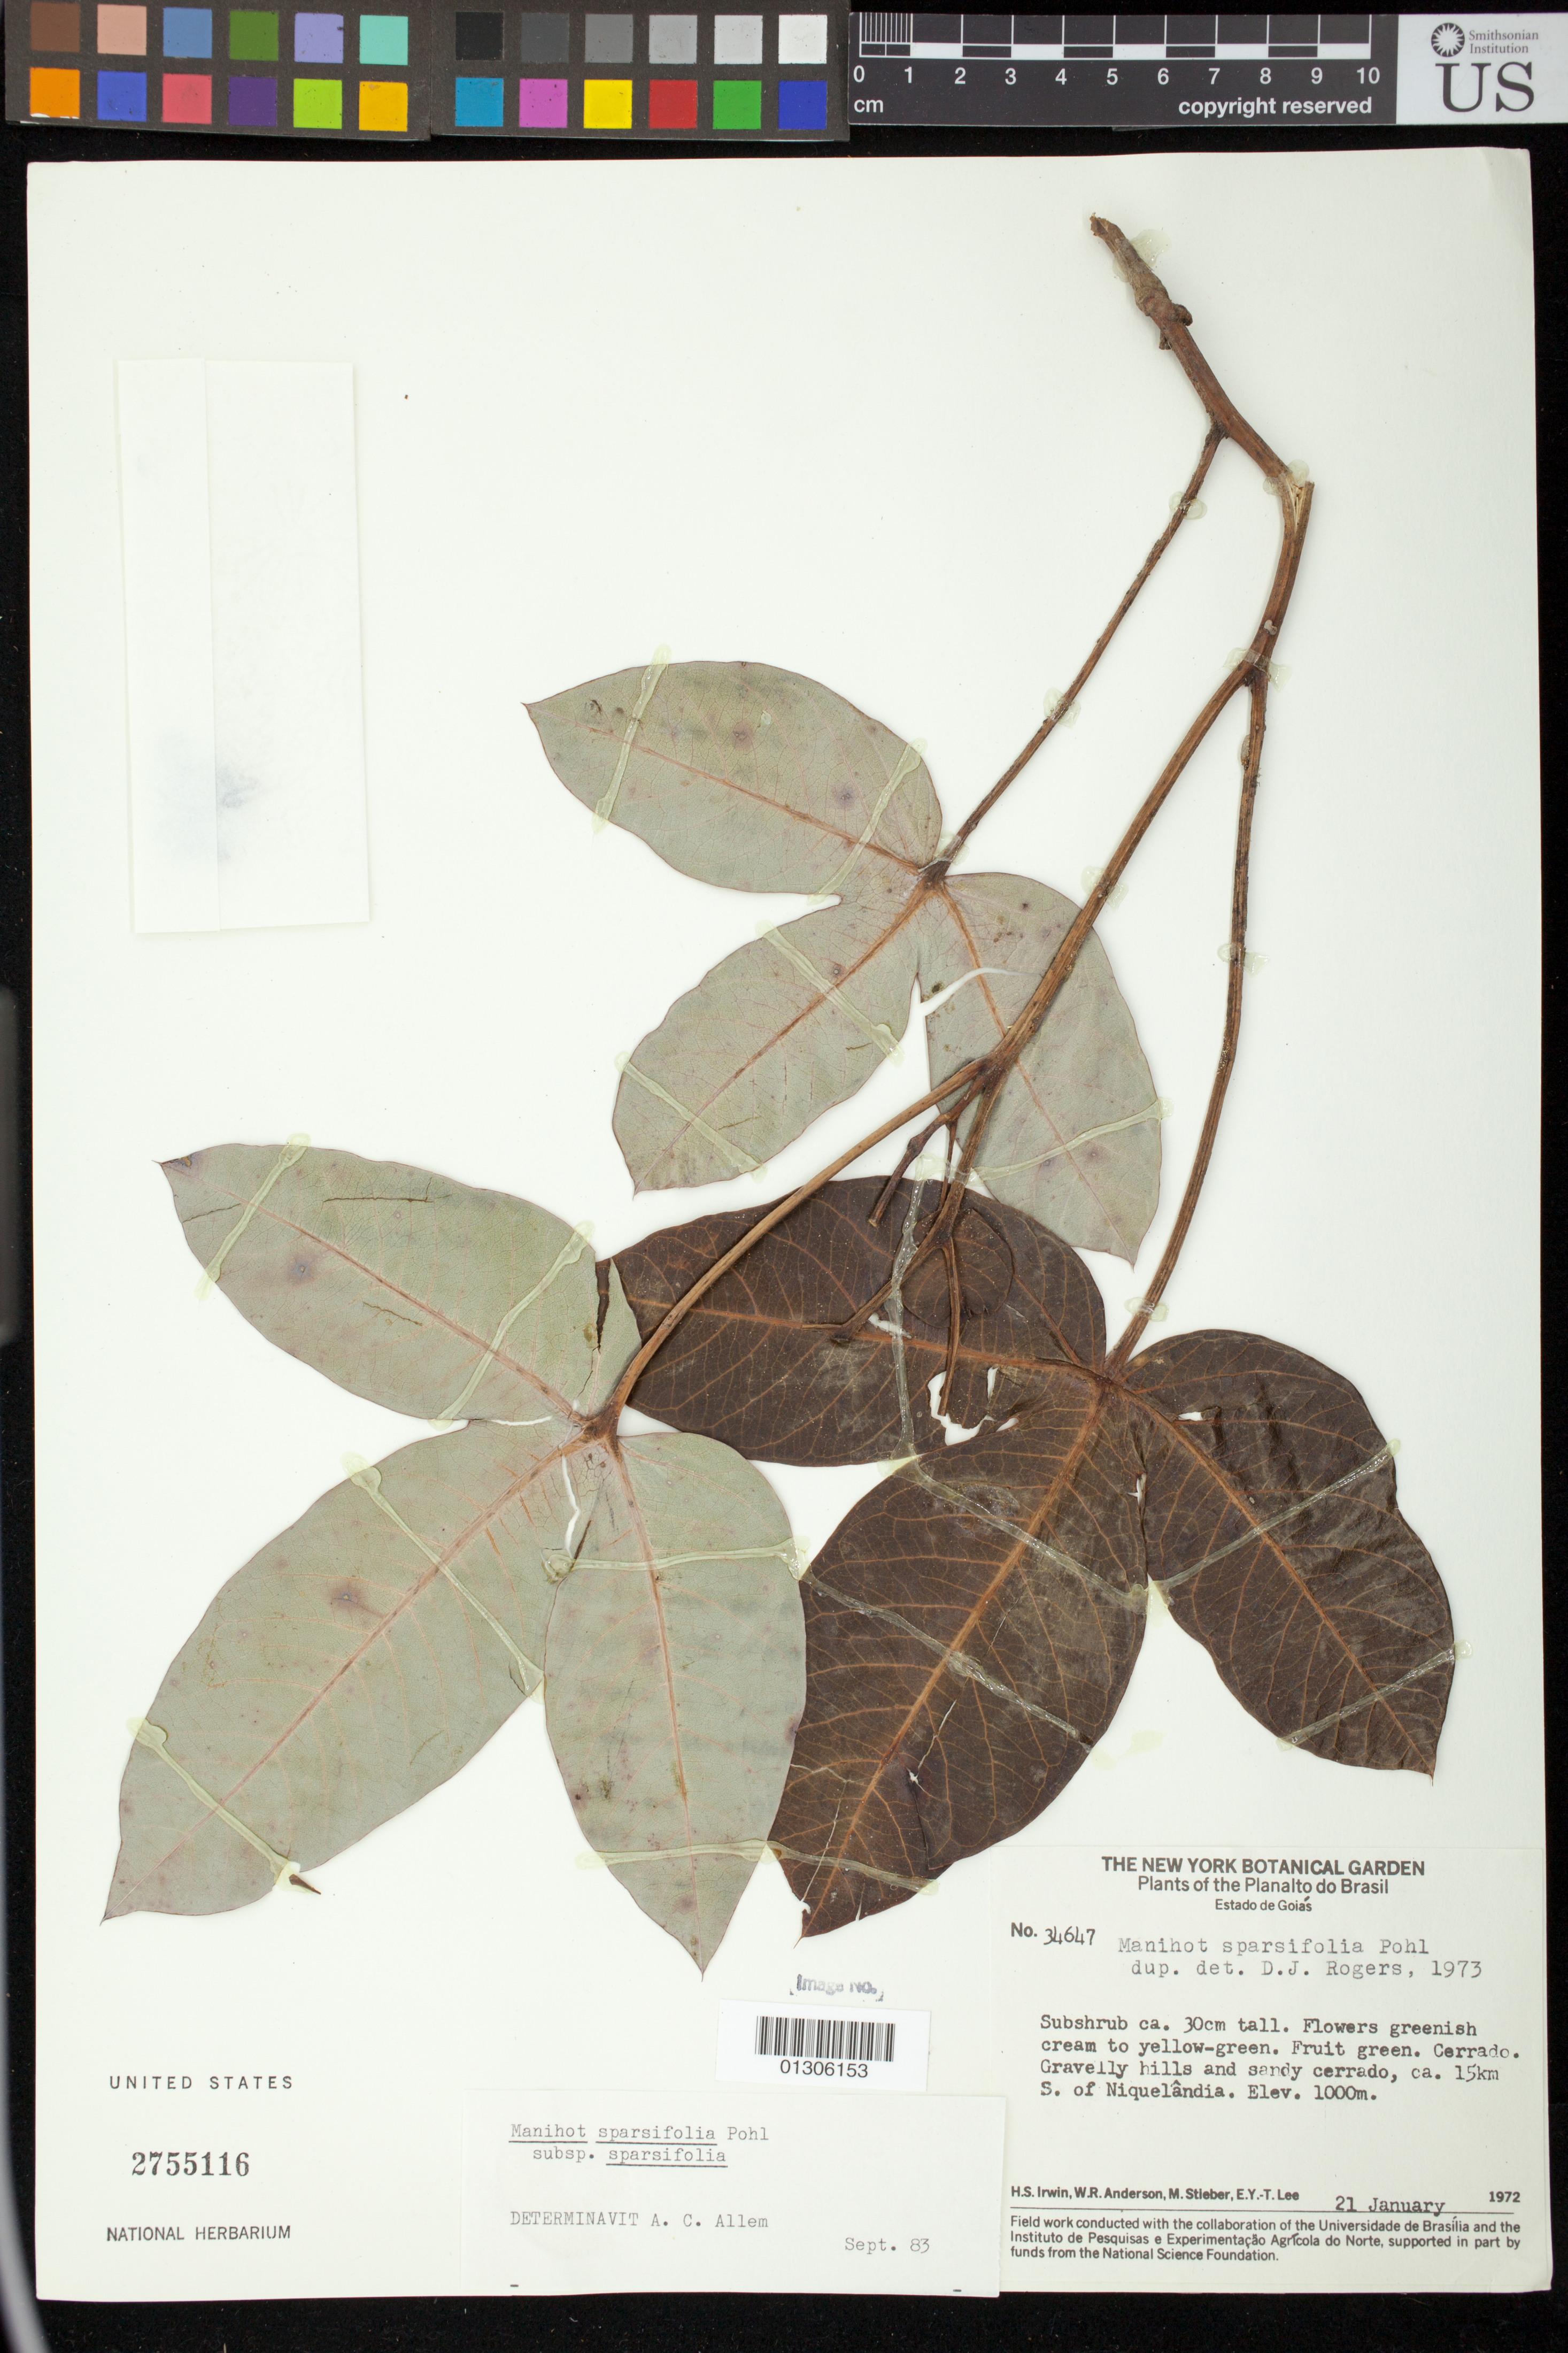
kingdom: Plantae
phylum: Tracheophyta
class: Magnoliopsida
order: Malpighiales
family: Euphorbiaceae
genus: Manihot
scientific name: Manihot sparsifolia subsp. sparsifolia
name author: Pohl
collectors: H. Irwin, W. Anderson, M. Stieber & E. Y. T. Lee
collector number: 34647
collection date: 1972-01-21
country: Brazil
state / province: Goias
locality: Cerrado. ca. 15 km S of Niquelandia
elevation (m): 1000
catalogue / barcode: US 2755116